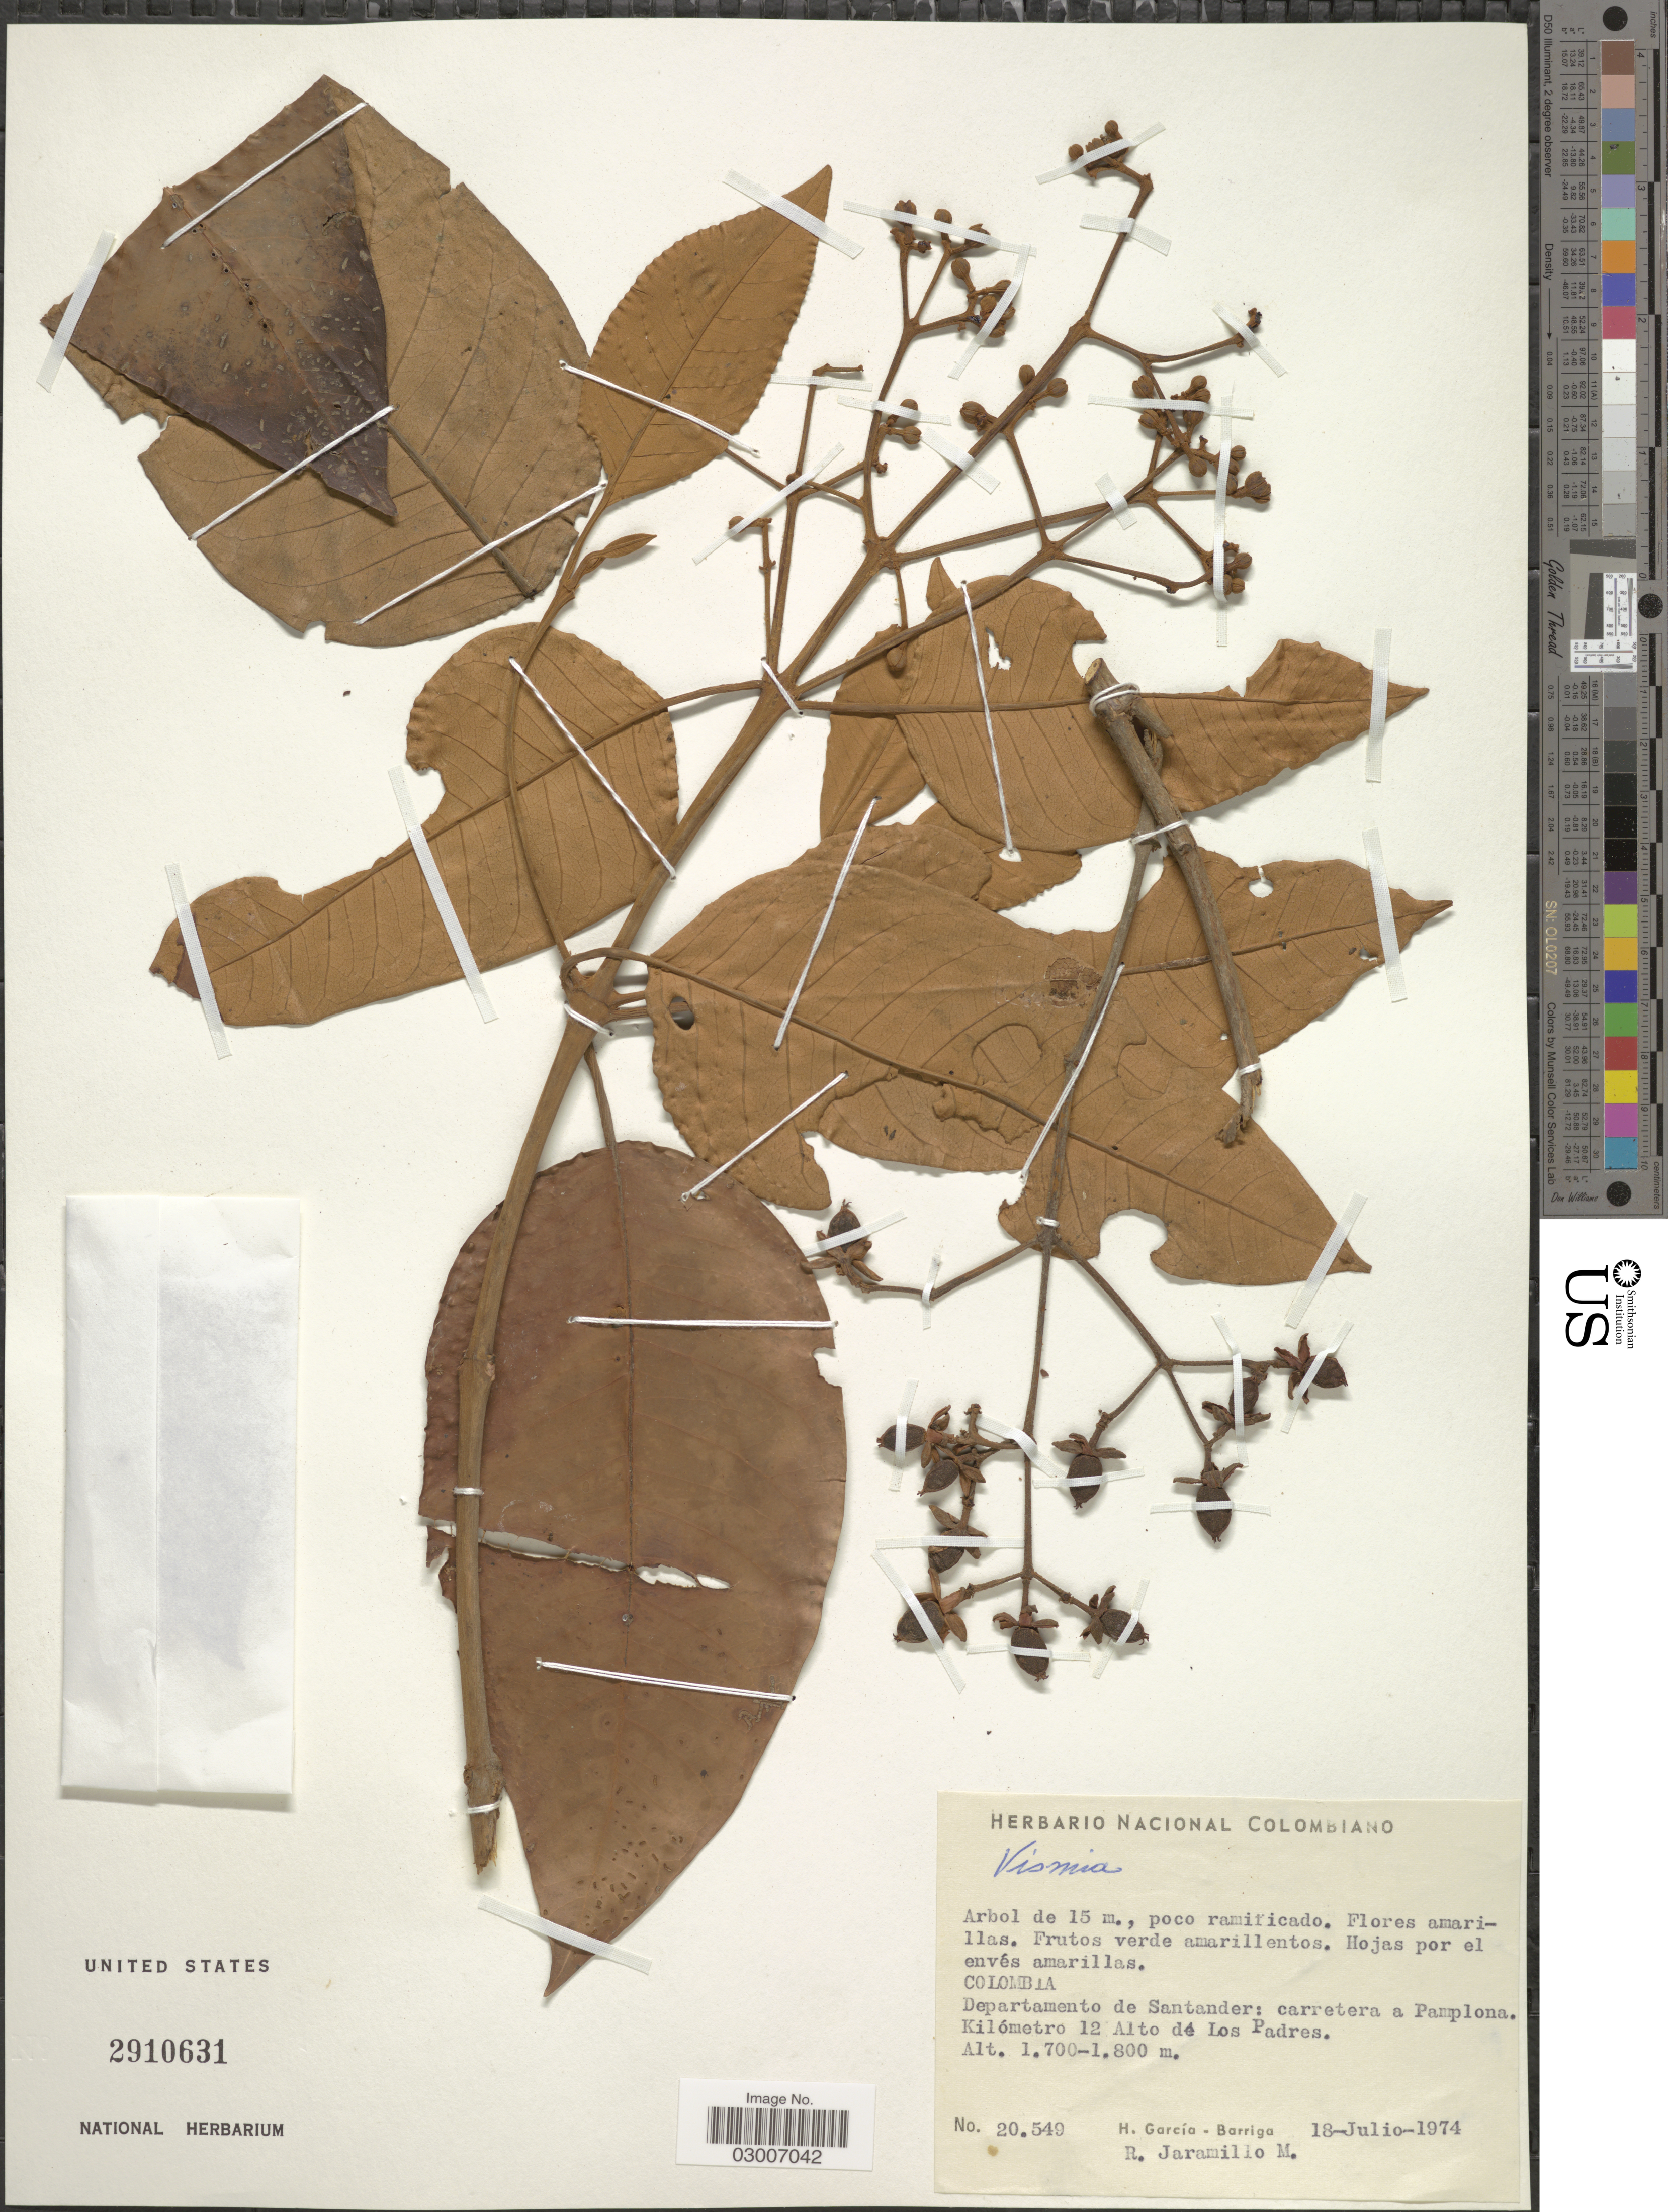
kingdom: Plantae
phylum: Tracheophyta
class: Magnoliopsida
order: Malpighiales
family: Hypericaceae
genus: Vismia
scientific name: Vismia sp.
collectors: H. García Barriga & R. Jaramillo M.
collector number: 20549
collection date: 1974-07-18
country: Colombia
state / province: Santander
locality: Departamento de Santander; carretera a Pamplona. Kilómetro 12 Alto de Los Padres.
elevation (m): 1700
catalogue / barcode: US 2910631